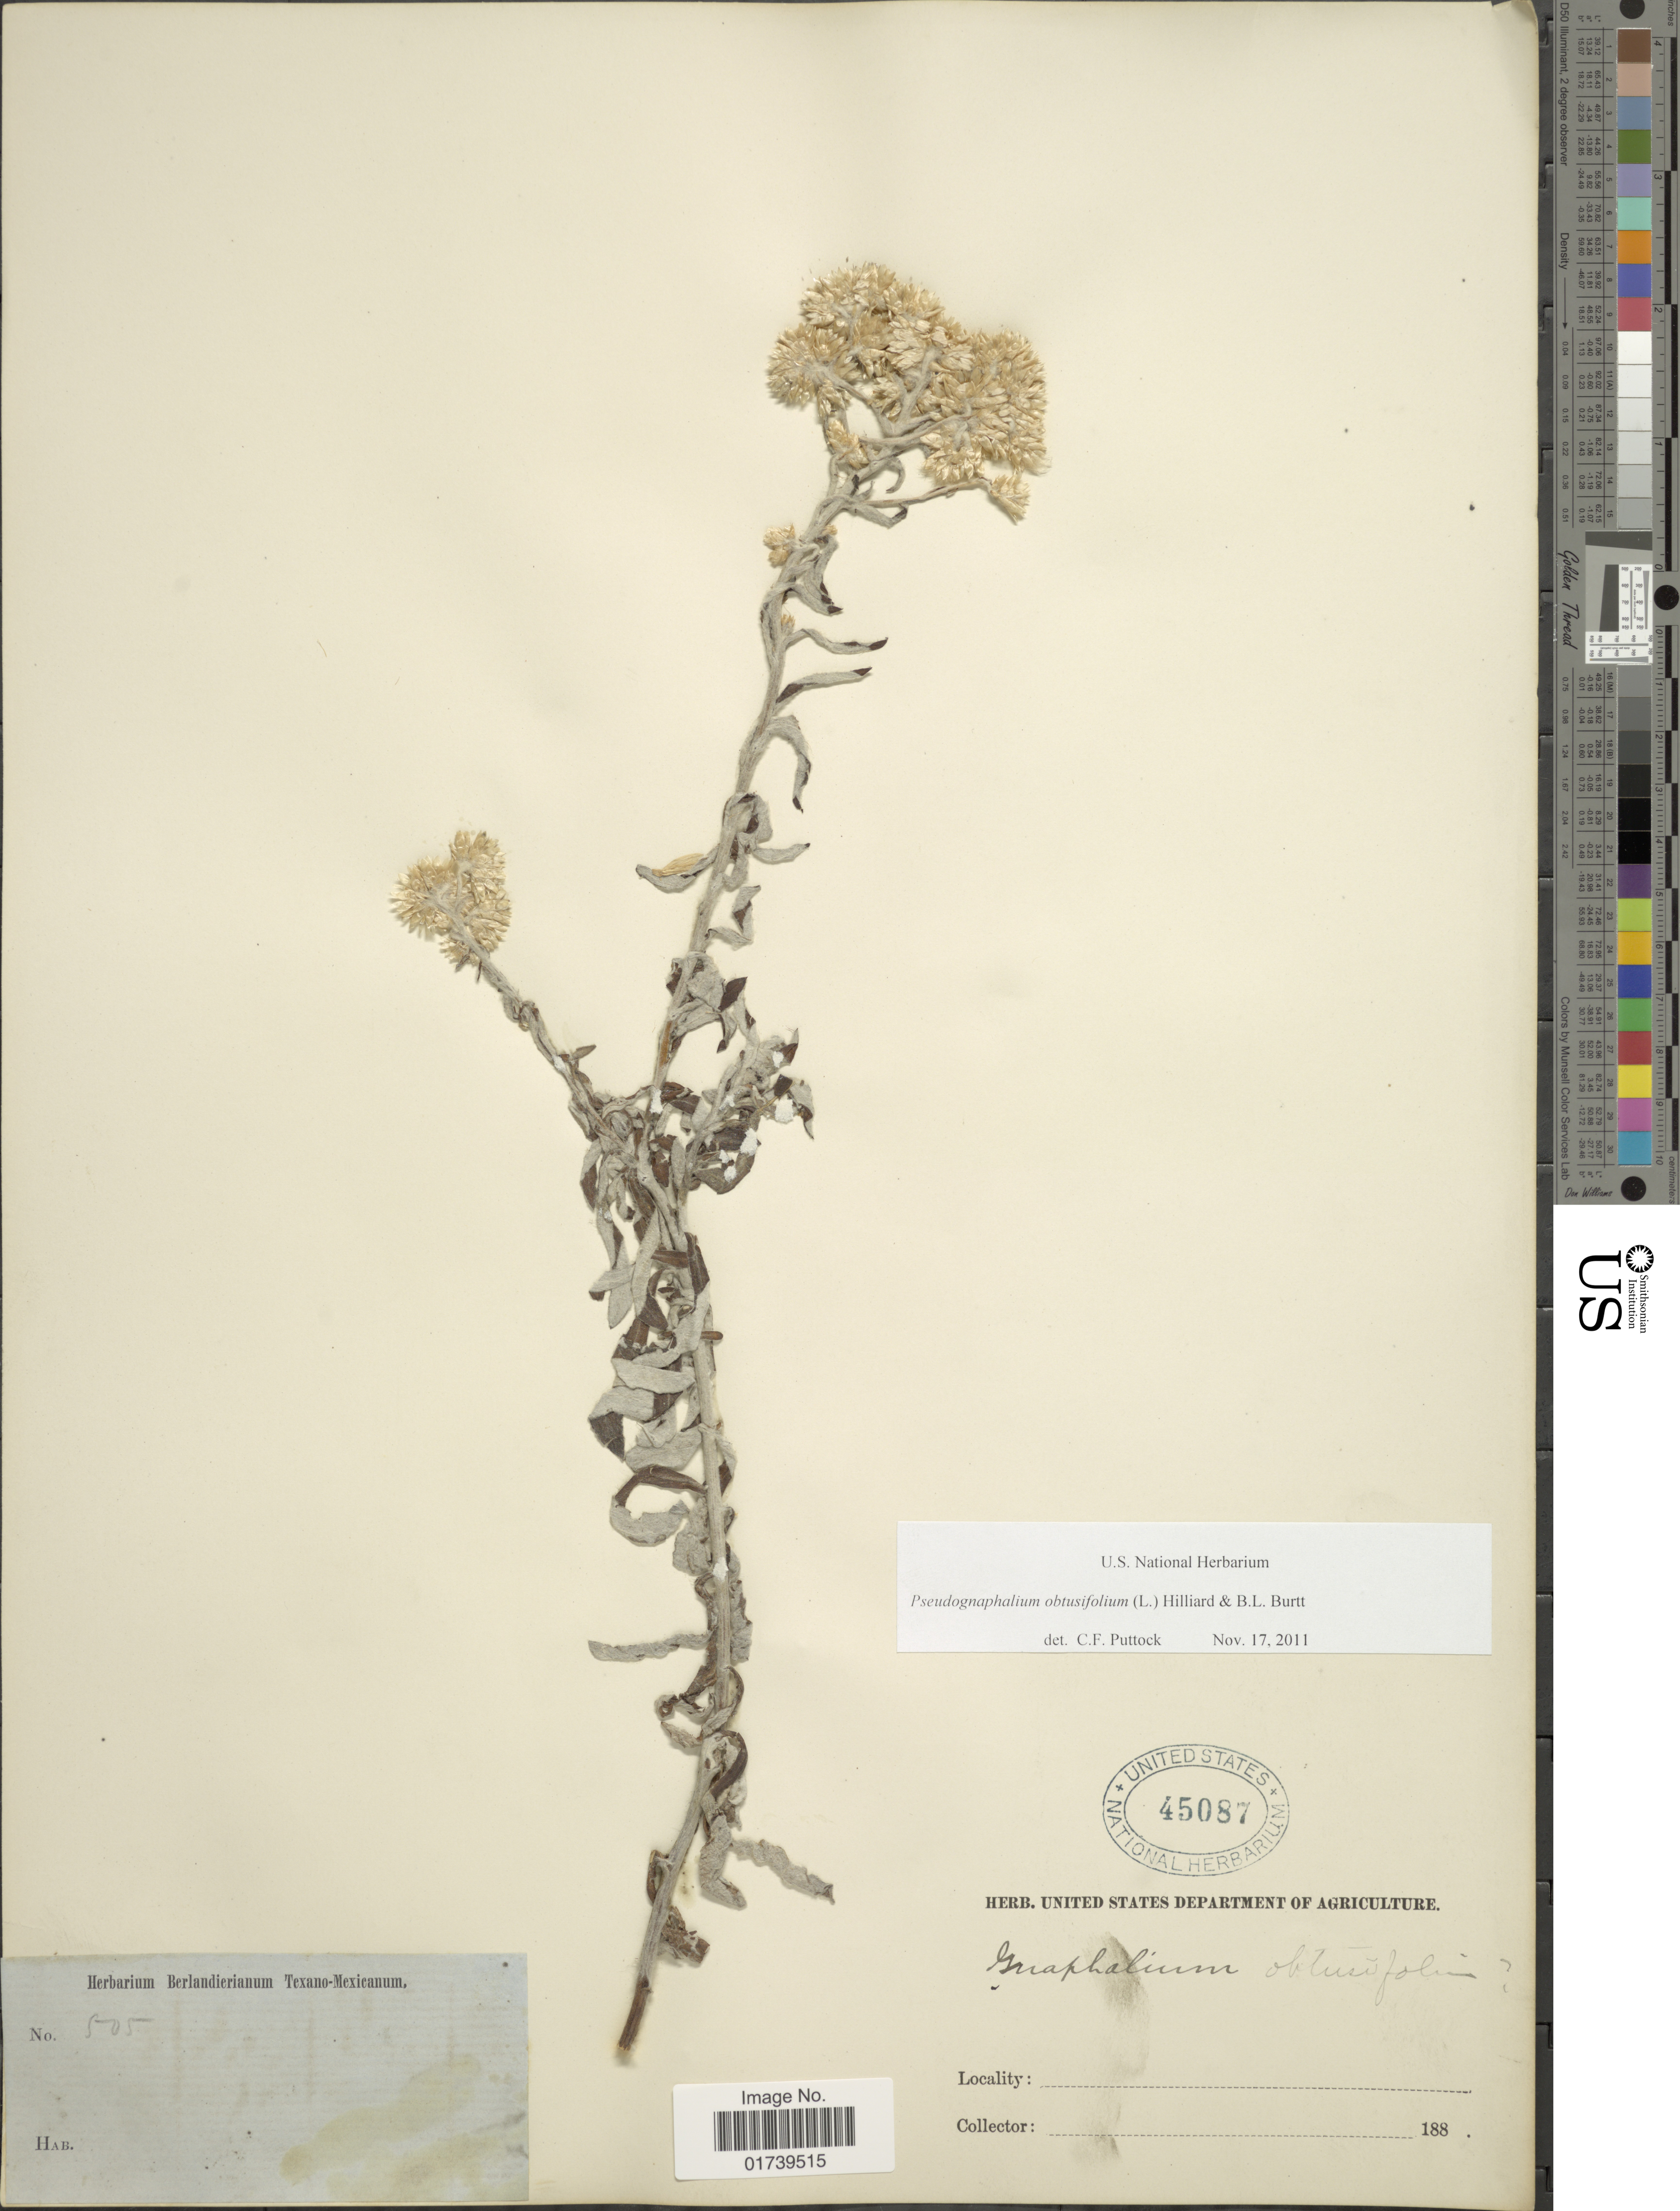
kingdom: Plantae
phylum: Tracheophyta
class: Magnoliopsida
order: Asterales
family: Asteraceae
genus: Pseudognaphalium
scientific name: Pseudognaphalium obtusifolium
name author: (L.) Hilliard & B.L. Burtt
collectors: ex Herb. Berlandierianum Texano-Mexicanum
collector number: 505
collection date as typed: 188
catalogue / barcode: US 45087